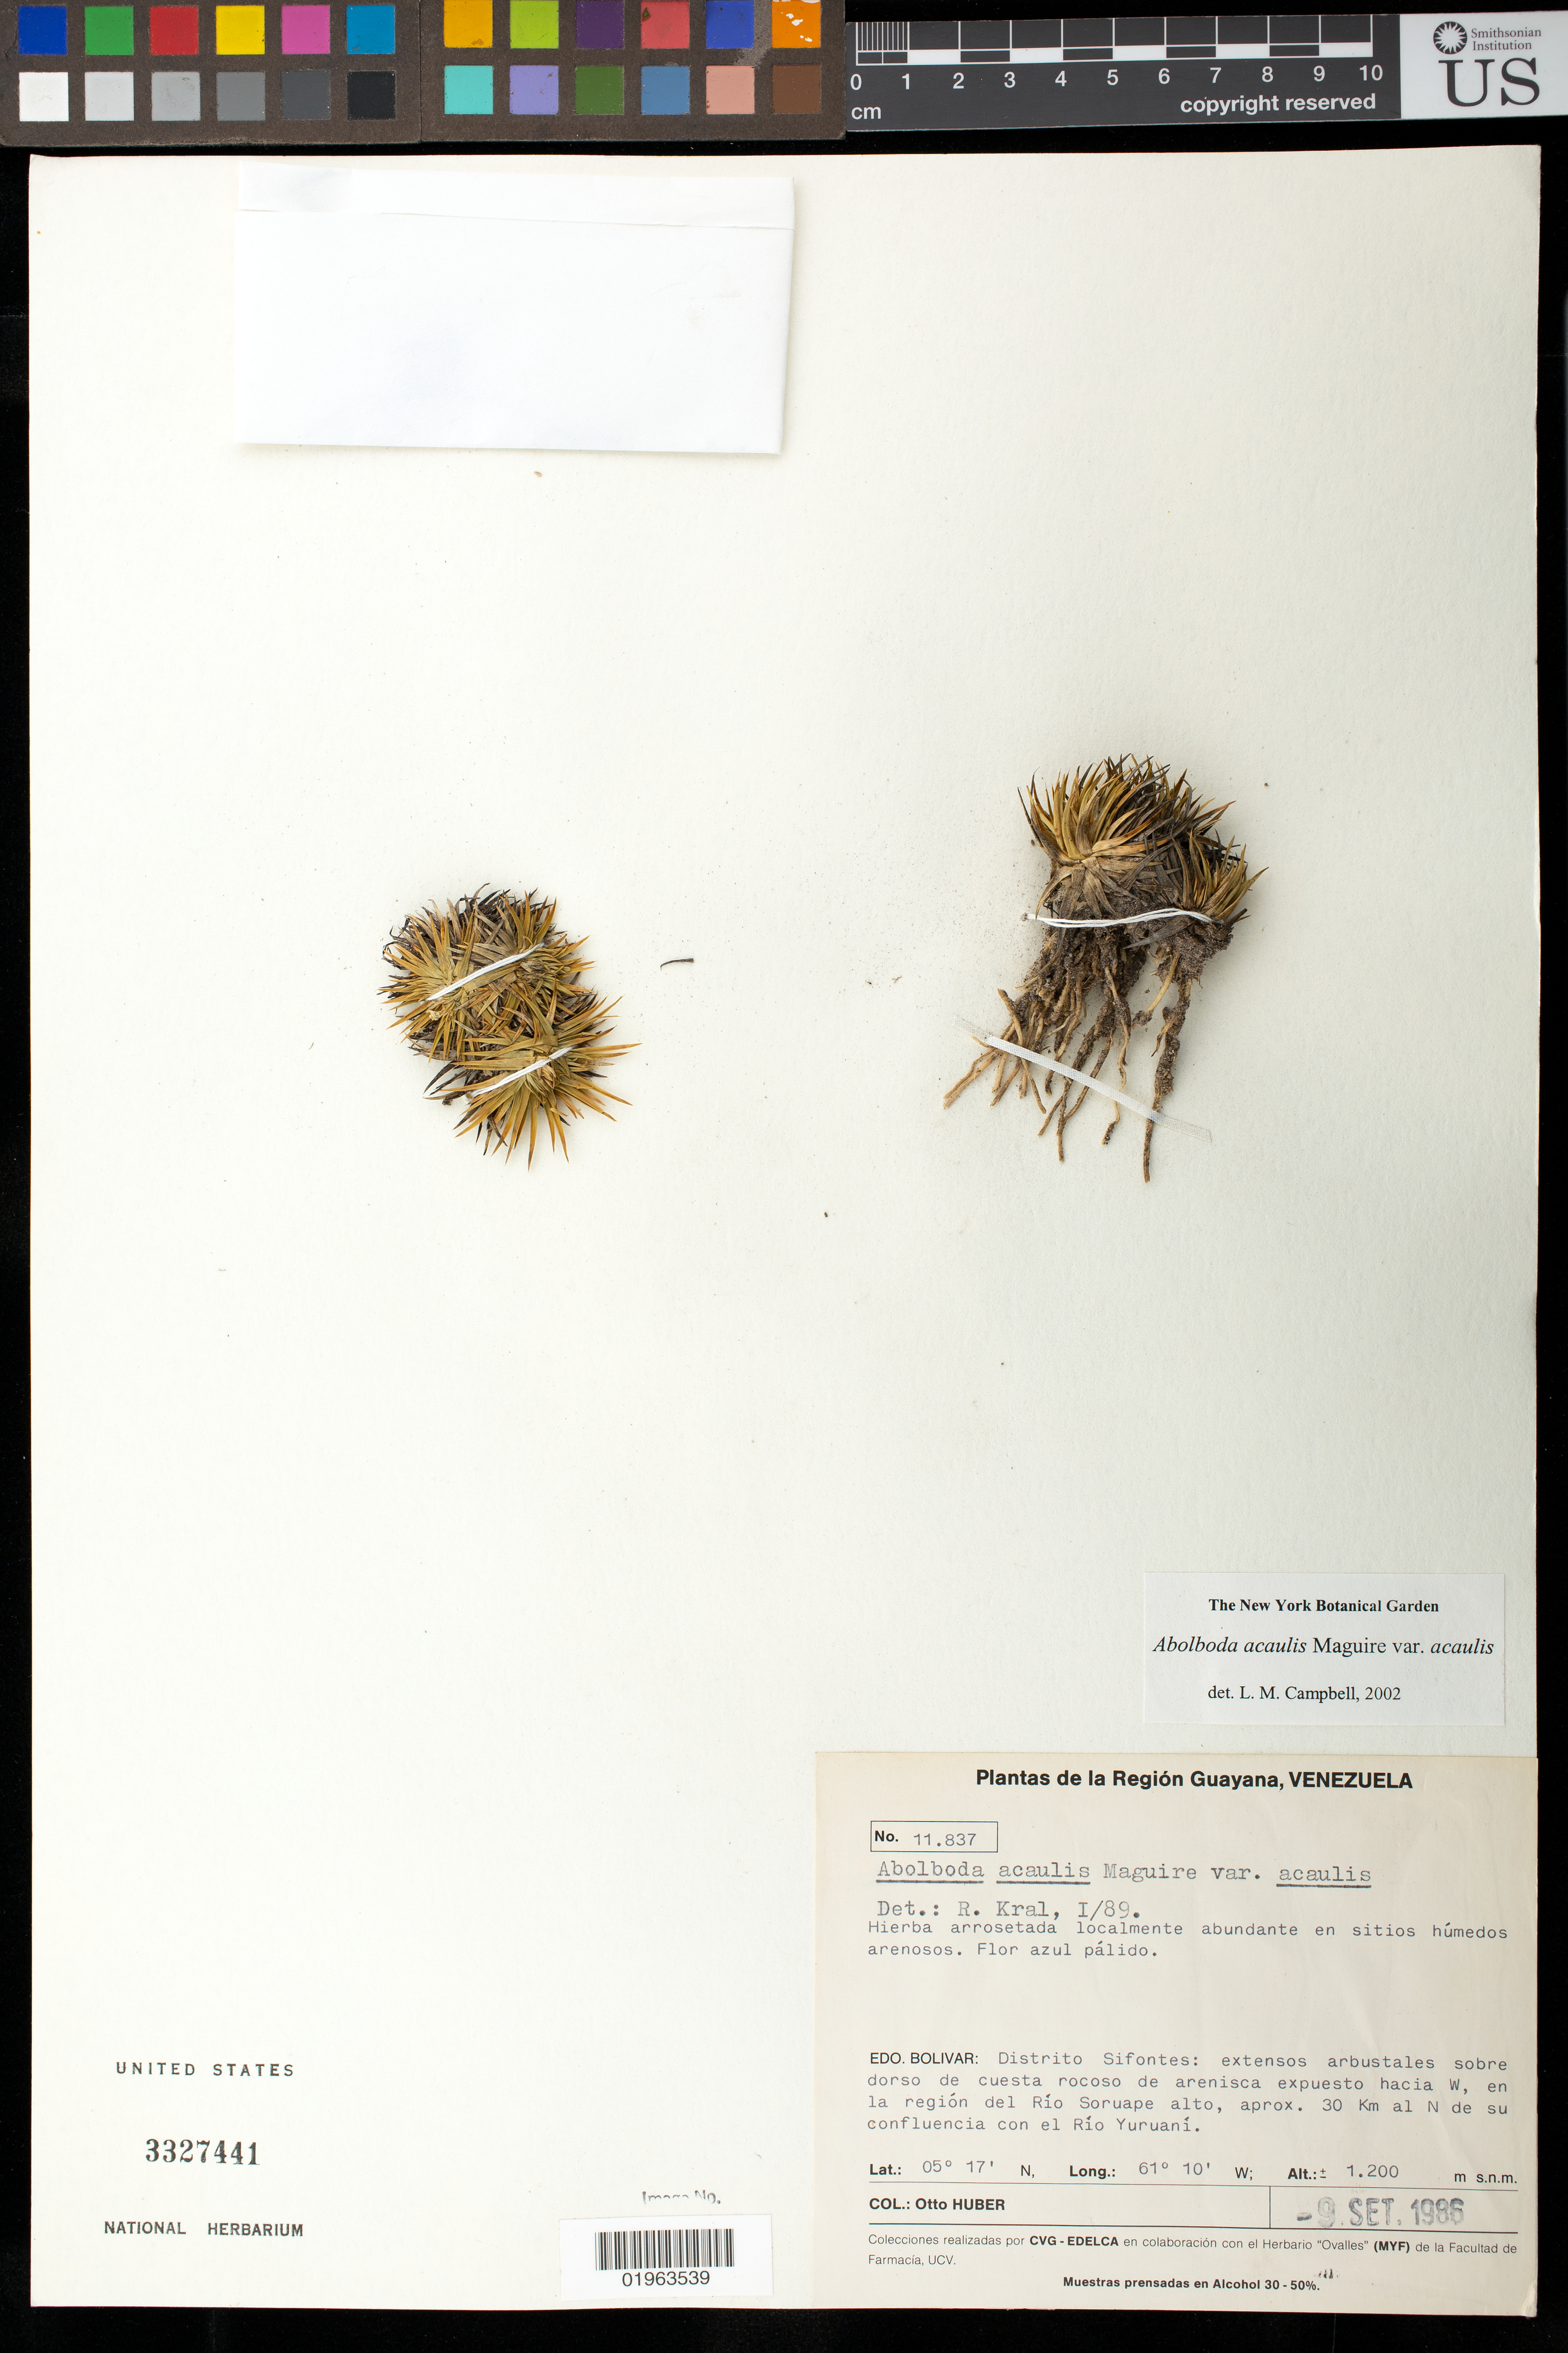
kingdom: Plantae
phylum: Tracheophyta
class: Liliopsida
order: Poales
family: Xyridaceae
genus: Abolboda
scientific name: Abolboda acaulis var. acaulis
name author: Maguire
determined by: Campbell, L. M.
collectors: O. Huber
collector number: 11837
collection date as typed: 9-Sep-86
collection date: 1986-09-09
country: Venezuela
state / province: Bolívar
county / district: Sifontes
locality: Río Soruape alto region, W en la región, aprox. 30 km al N de su confluencia con el Río Yuruaní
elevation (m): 1200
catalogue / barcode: US 3327441